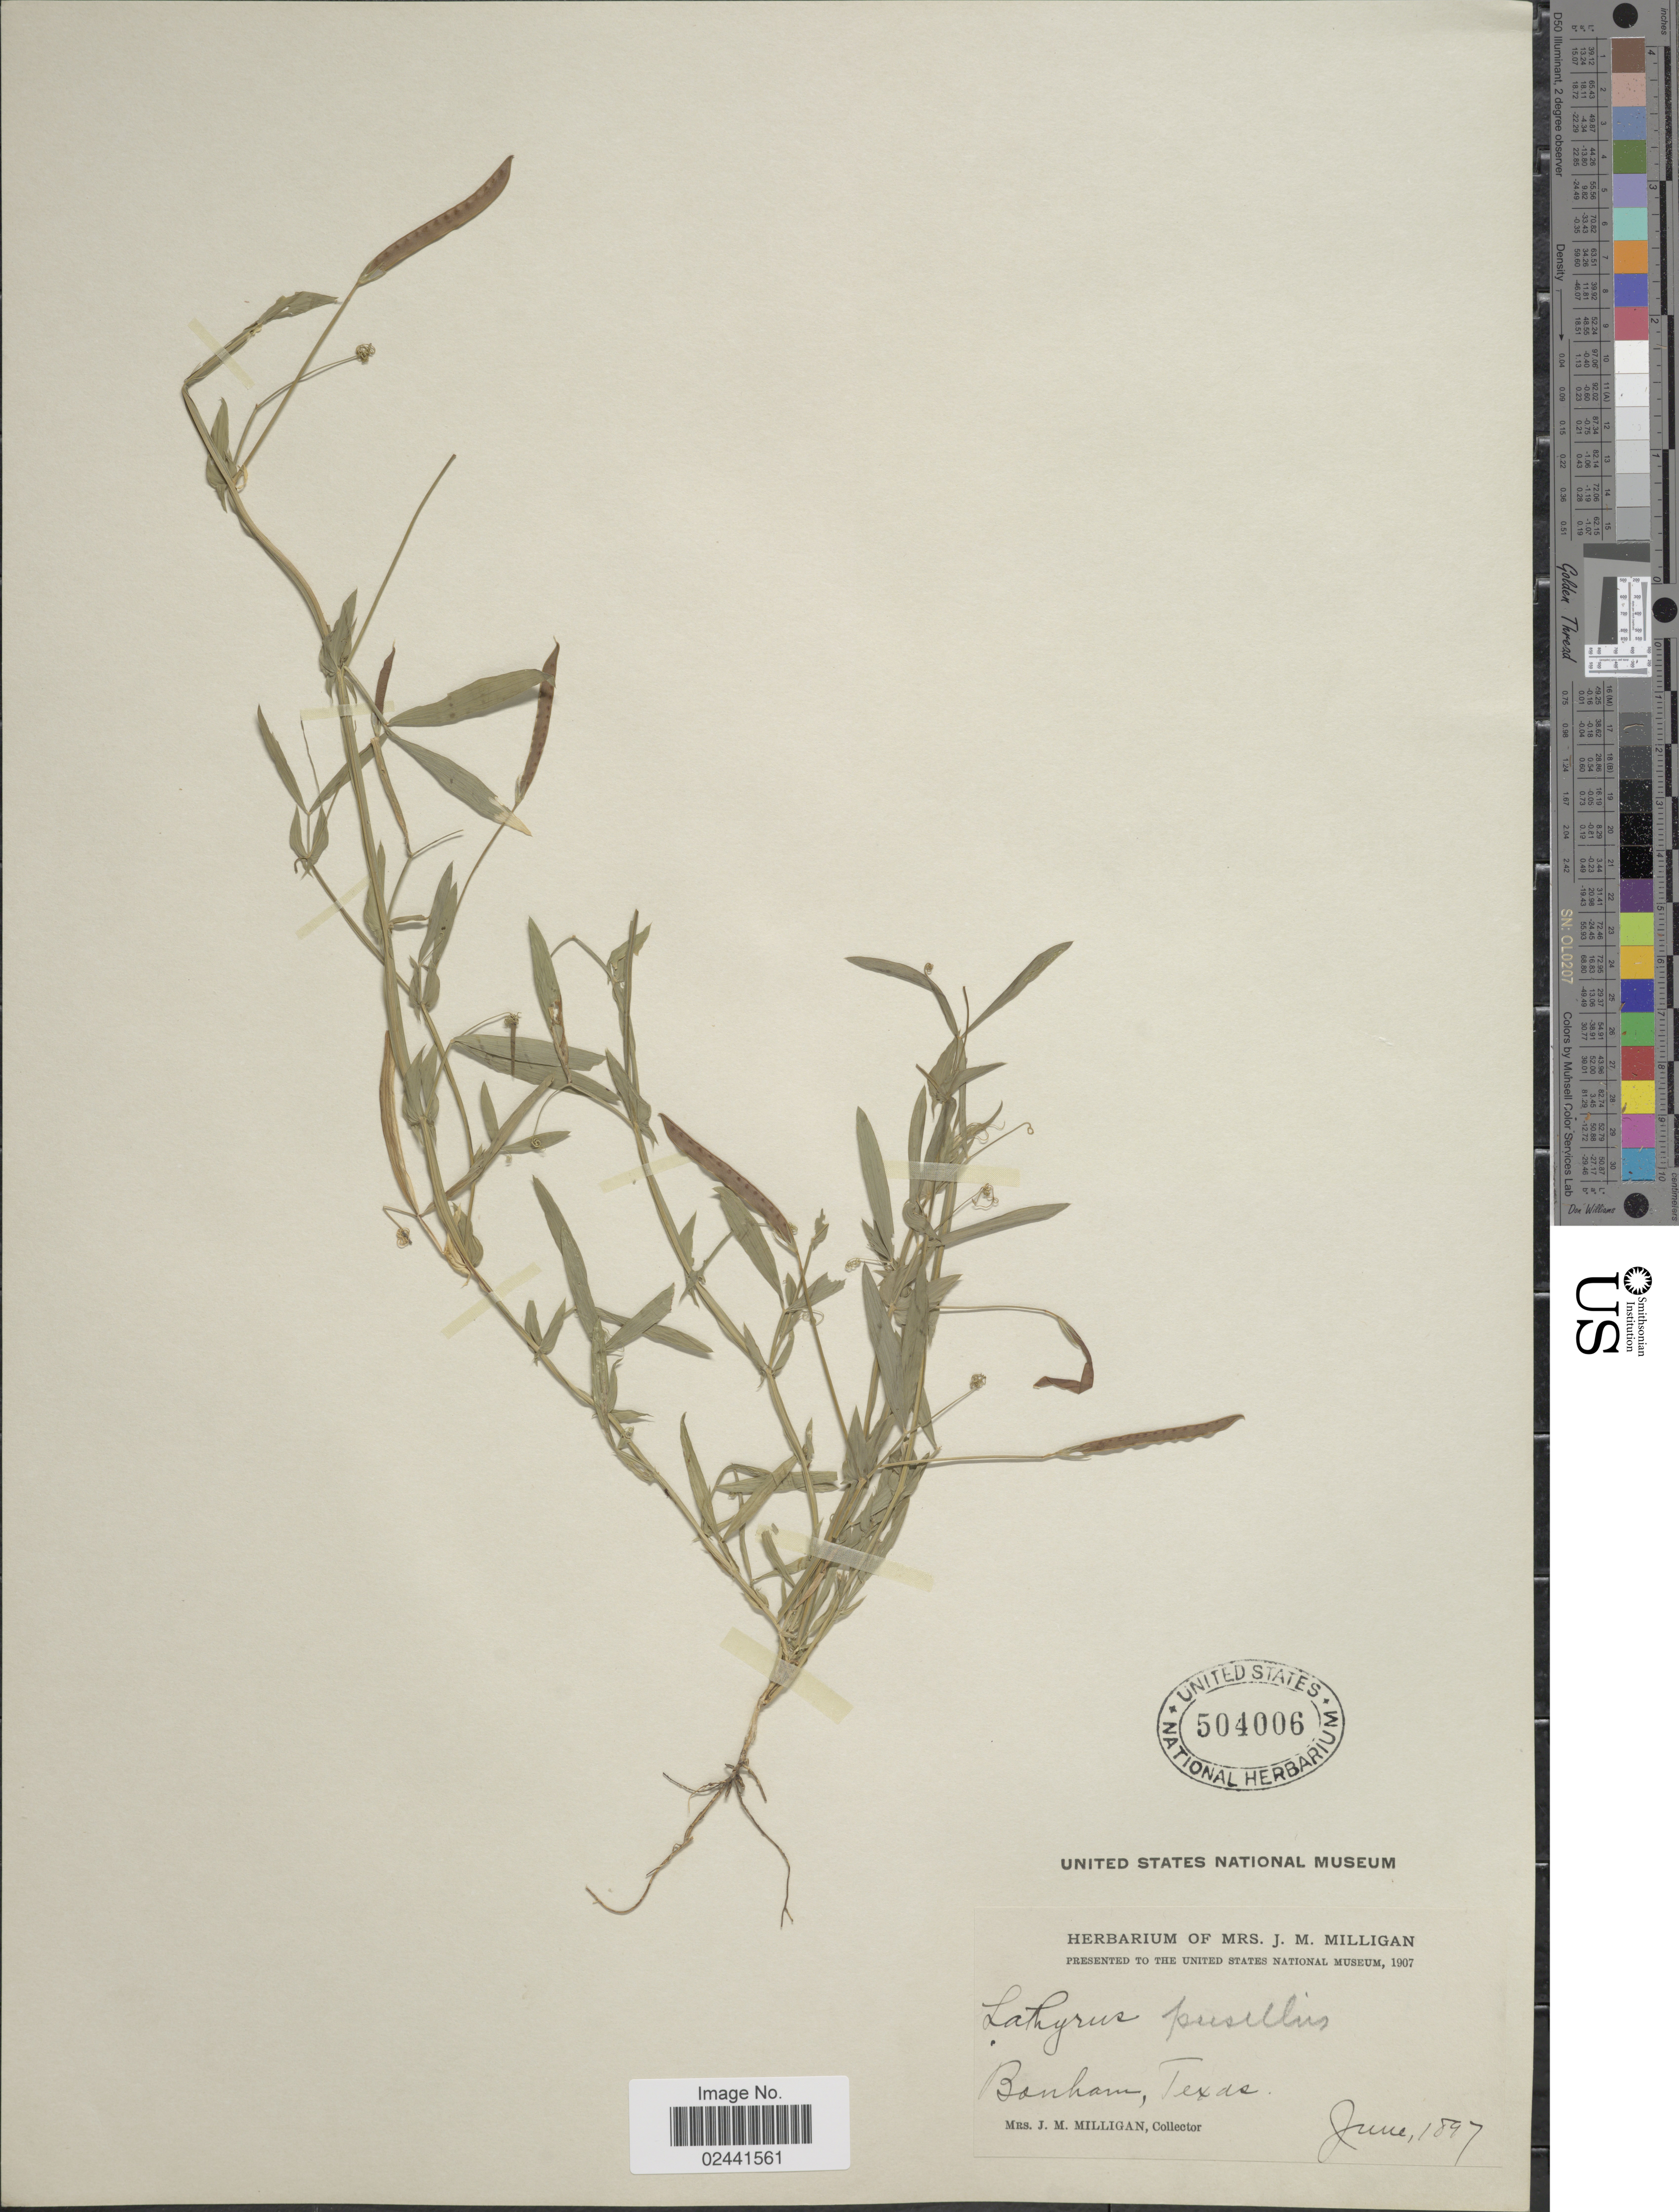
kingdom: Plantae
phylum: Tracheophyta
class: Magnoliopsida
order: Fabales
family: Fabaceae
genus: Lathyrus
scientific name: Lathyrus pusillus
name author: Elliott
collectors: J. Milligan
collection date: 1897-06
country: United States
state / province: Texas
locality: Bonham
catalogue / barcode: US 504006